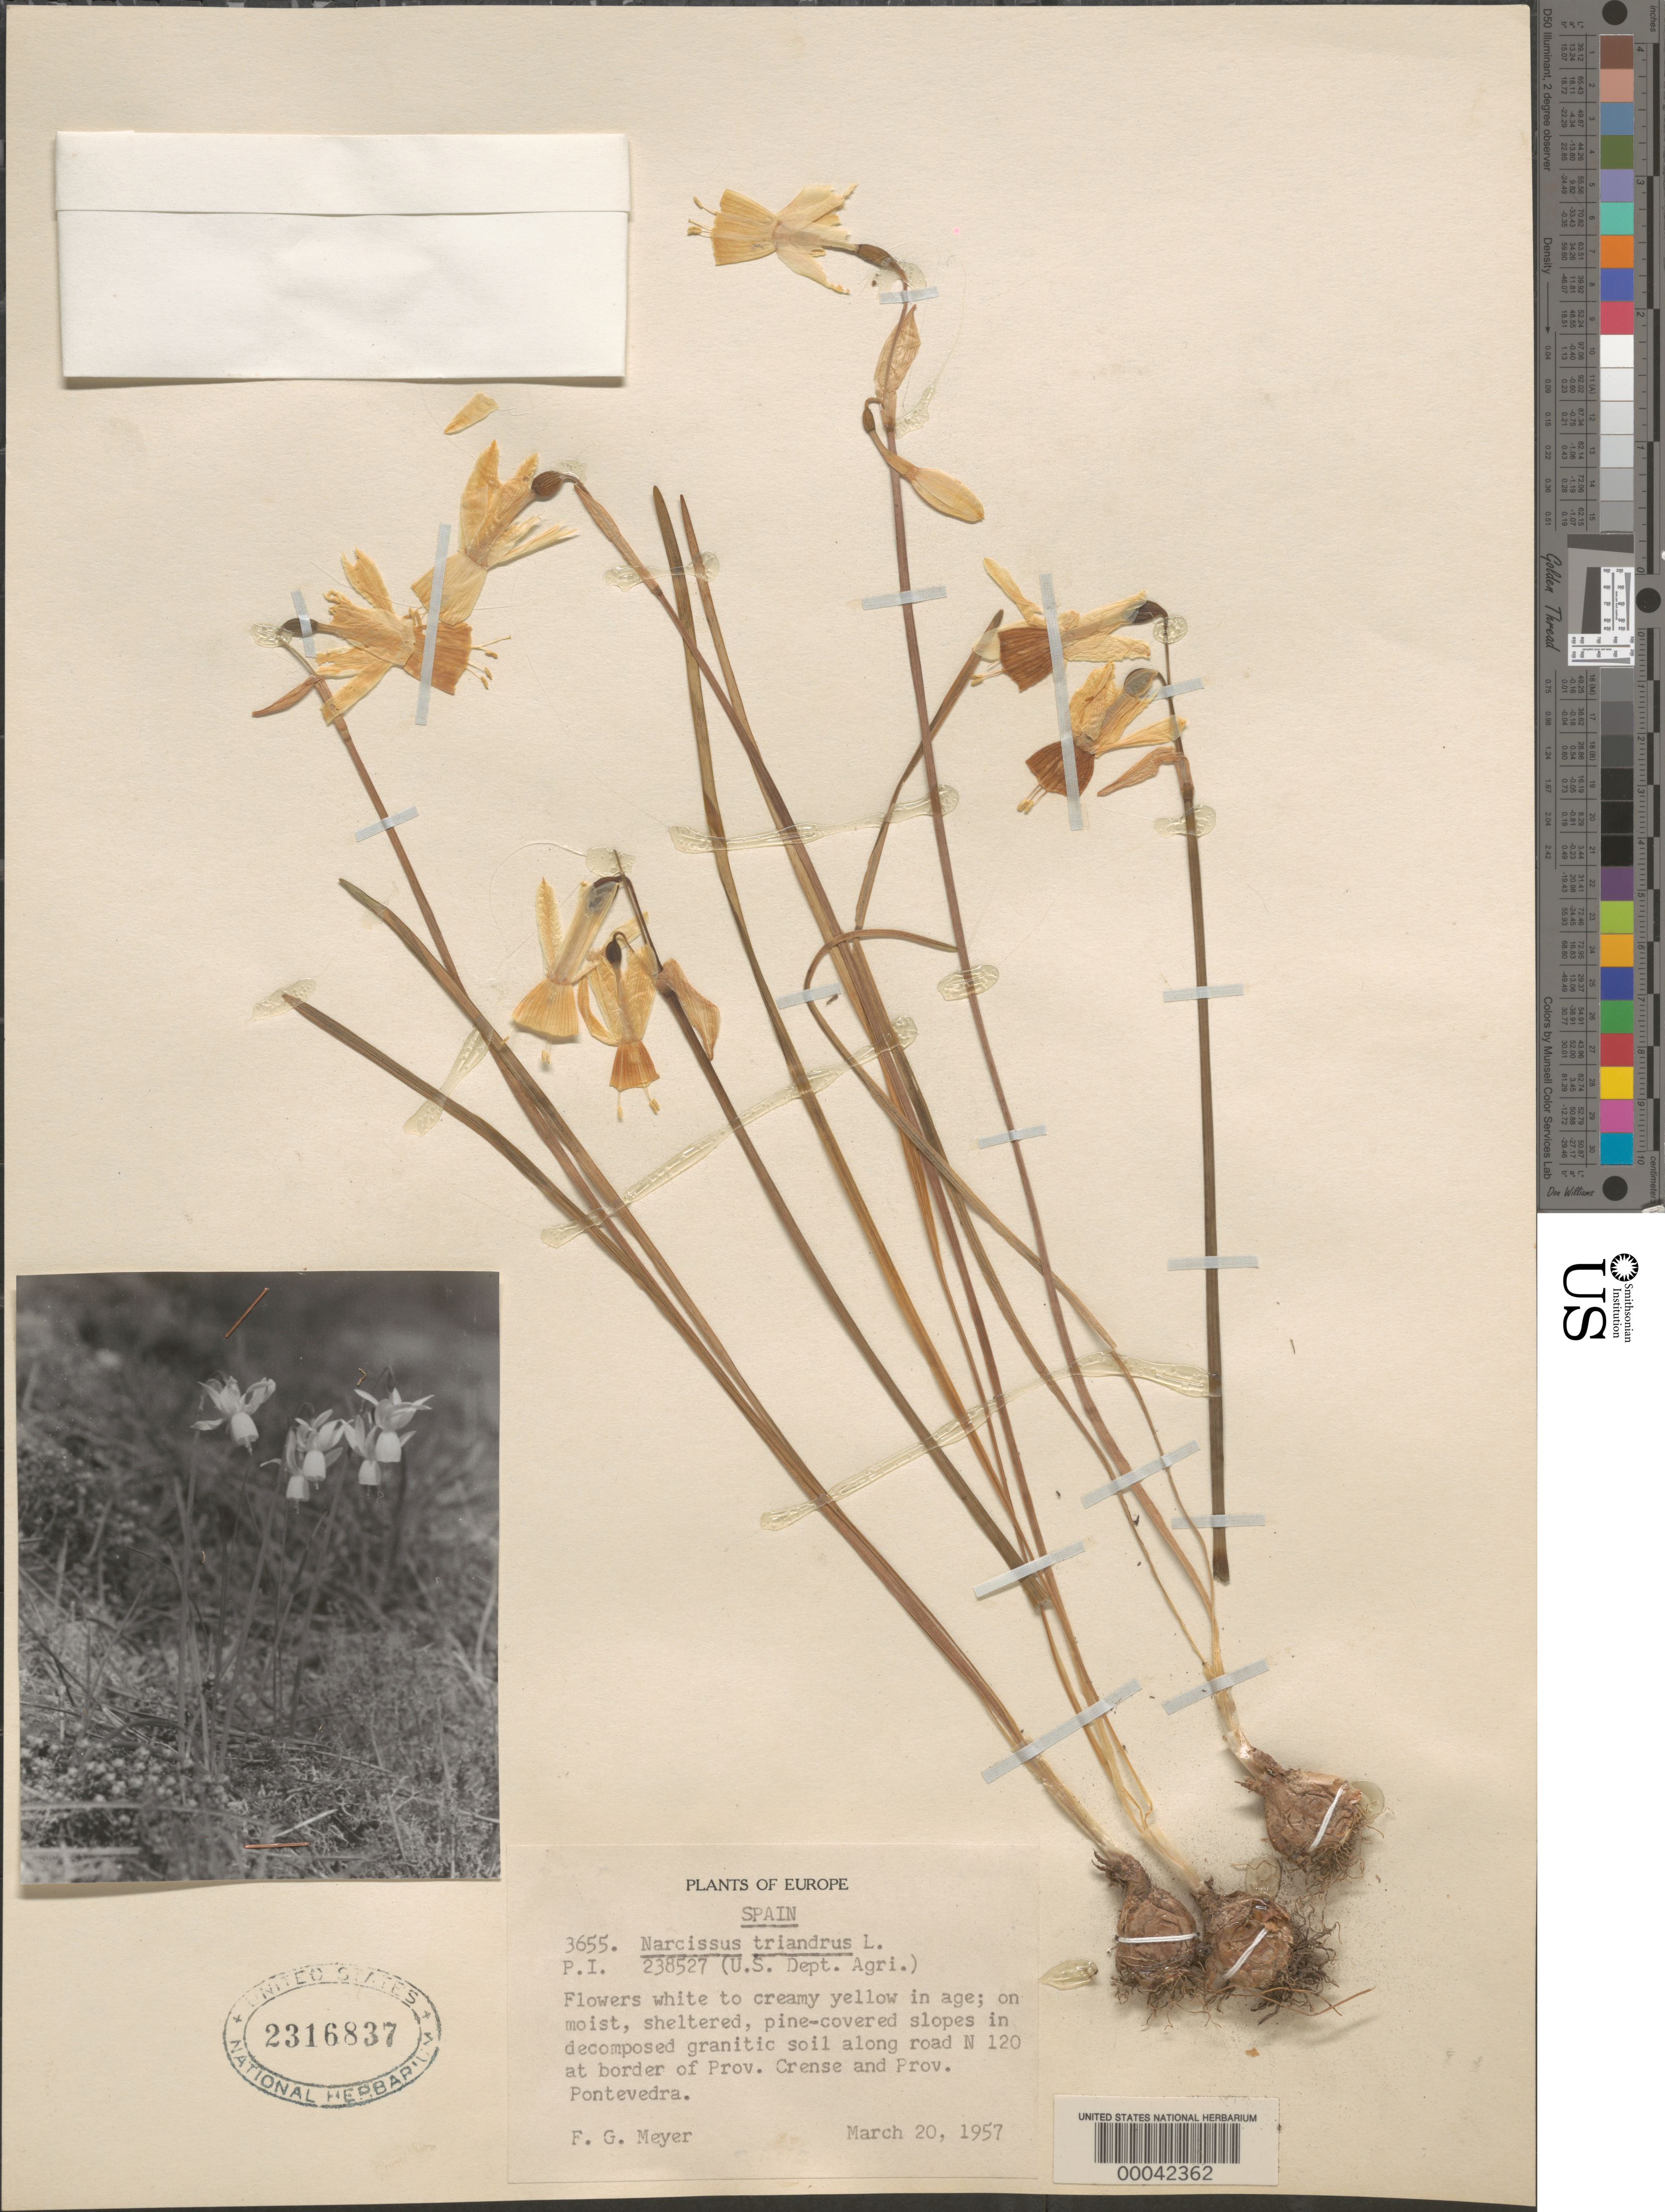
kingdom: Plantae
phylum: Tracheophyta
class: Liliopsida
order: Asparagales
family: Amaryllidaceae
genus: Narcissus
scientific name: Narcissus triandrus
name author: L.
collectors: F. G. Meyer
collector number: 3655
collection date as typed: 20 Mar 1957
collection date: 1957-03-20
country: Spain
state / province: Galicia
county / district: Ourense / Pontevedra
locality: (crense & Pontevedra)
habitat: On moist, sheltered, pine-covered slopes in decomp grantic soil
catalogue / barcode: US 2316837